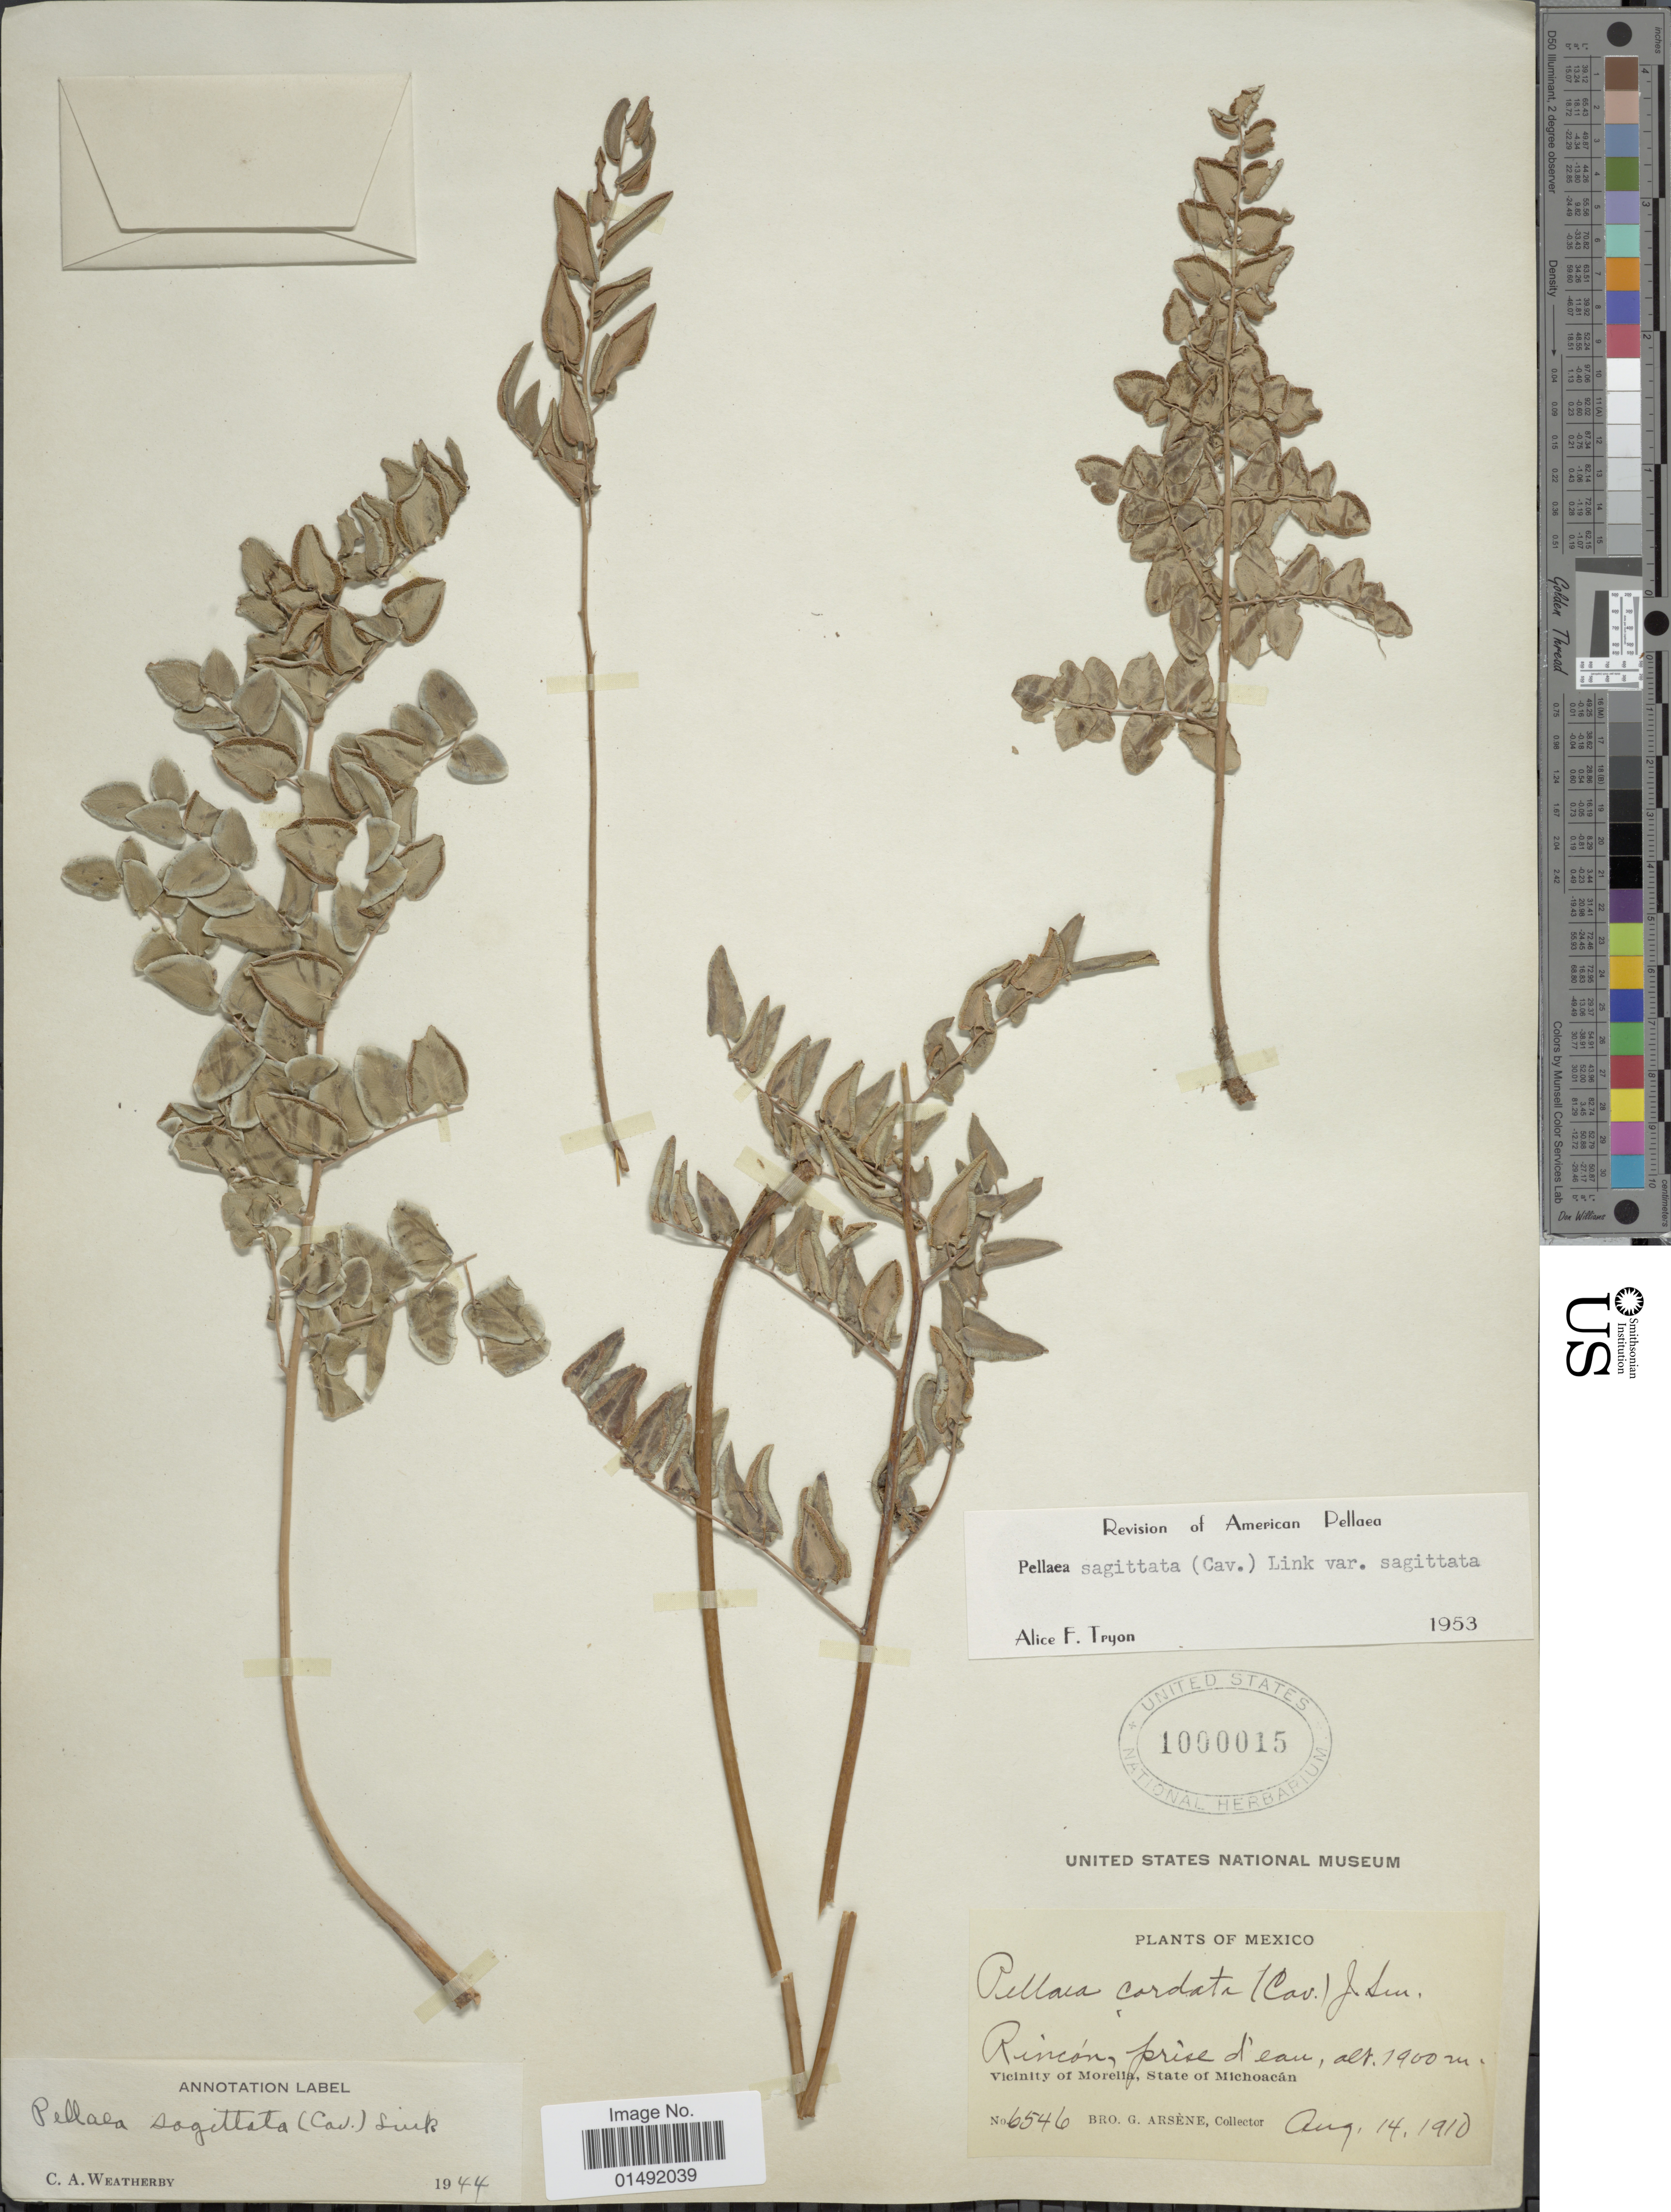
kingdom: Plantae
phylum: Tracheophyta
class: Polypodiopsida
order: Polypodiales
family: Pteridaceae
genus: Pellaea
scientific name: Pellaea sagittata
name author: (Cav.) Link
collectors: Bro. G. Arsène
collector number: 6546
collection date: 1910-08-14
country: Mexico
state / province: Michoacán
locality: Rincón, prise déau Vicinity of Morelia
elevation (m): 1900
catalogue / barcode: US 1000015